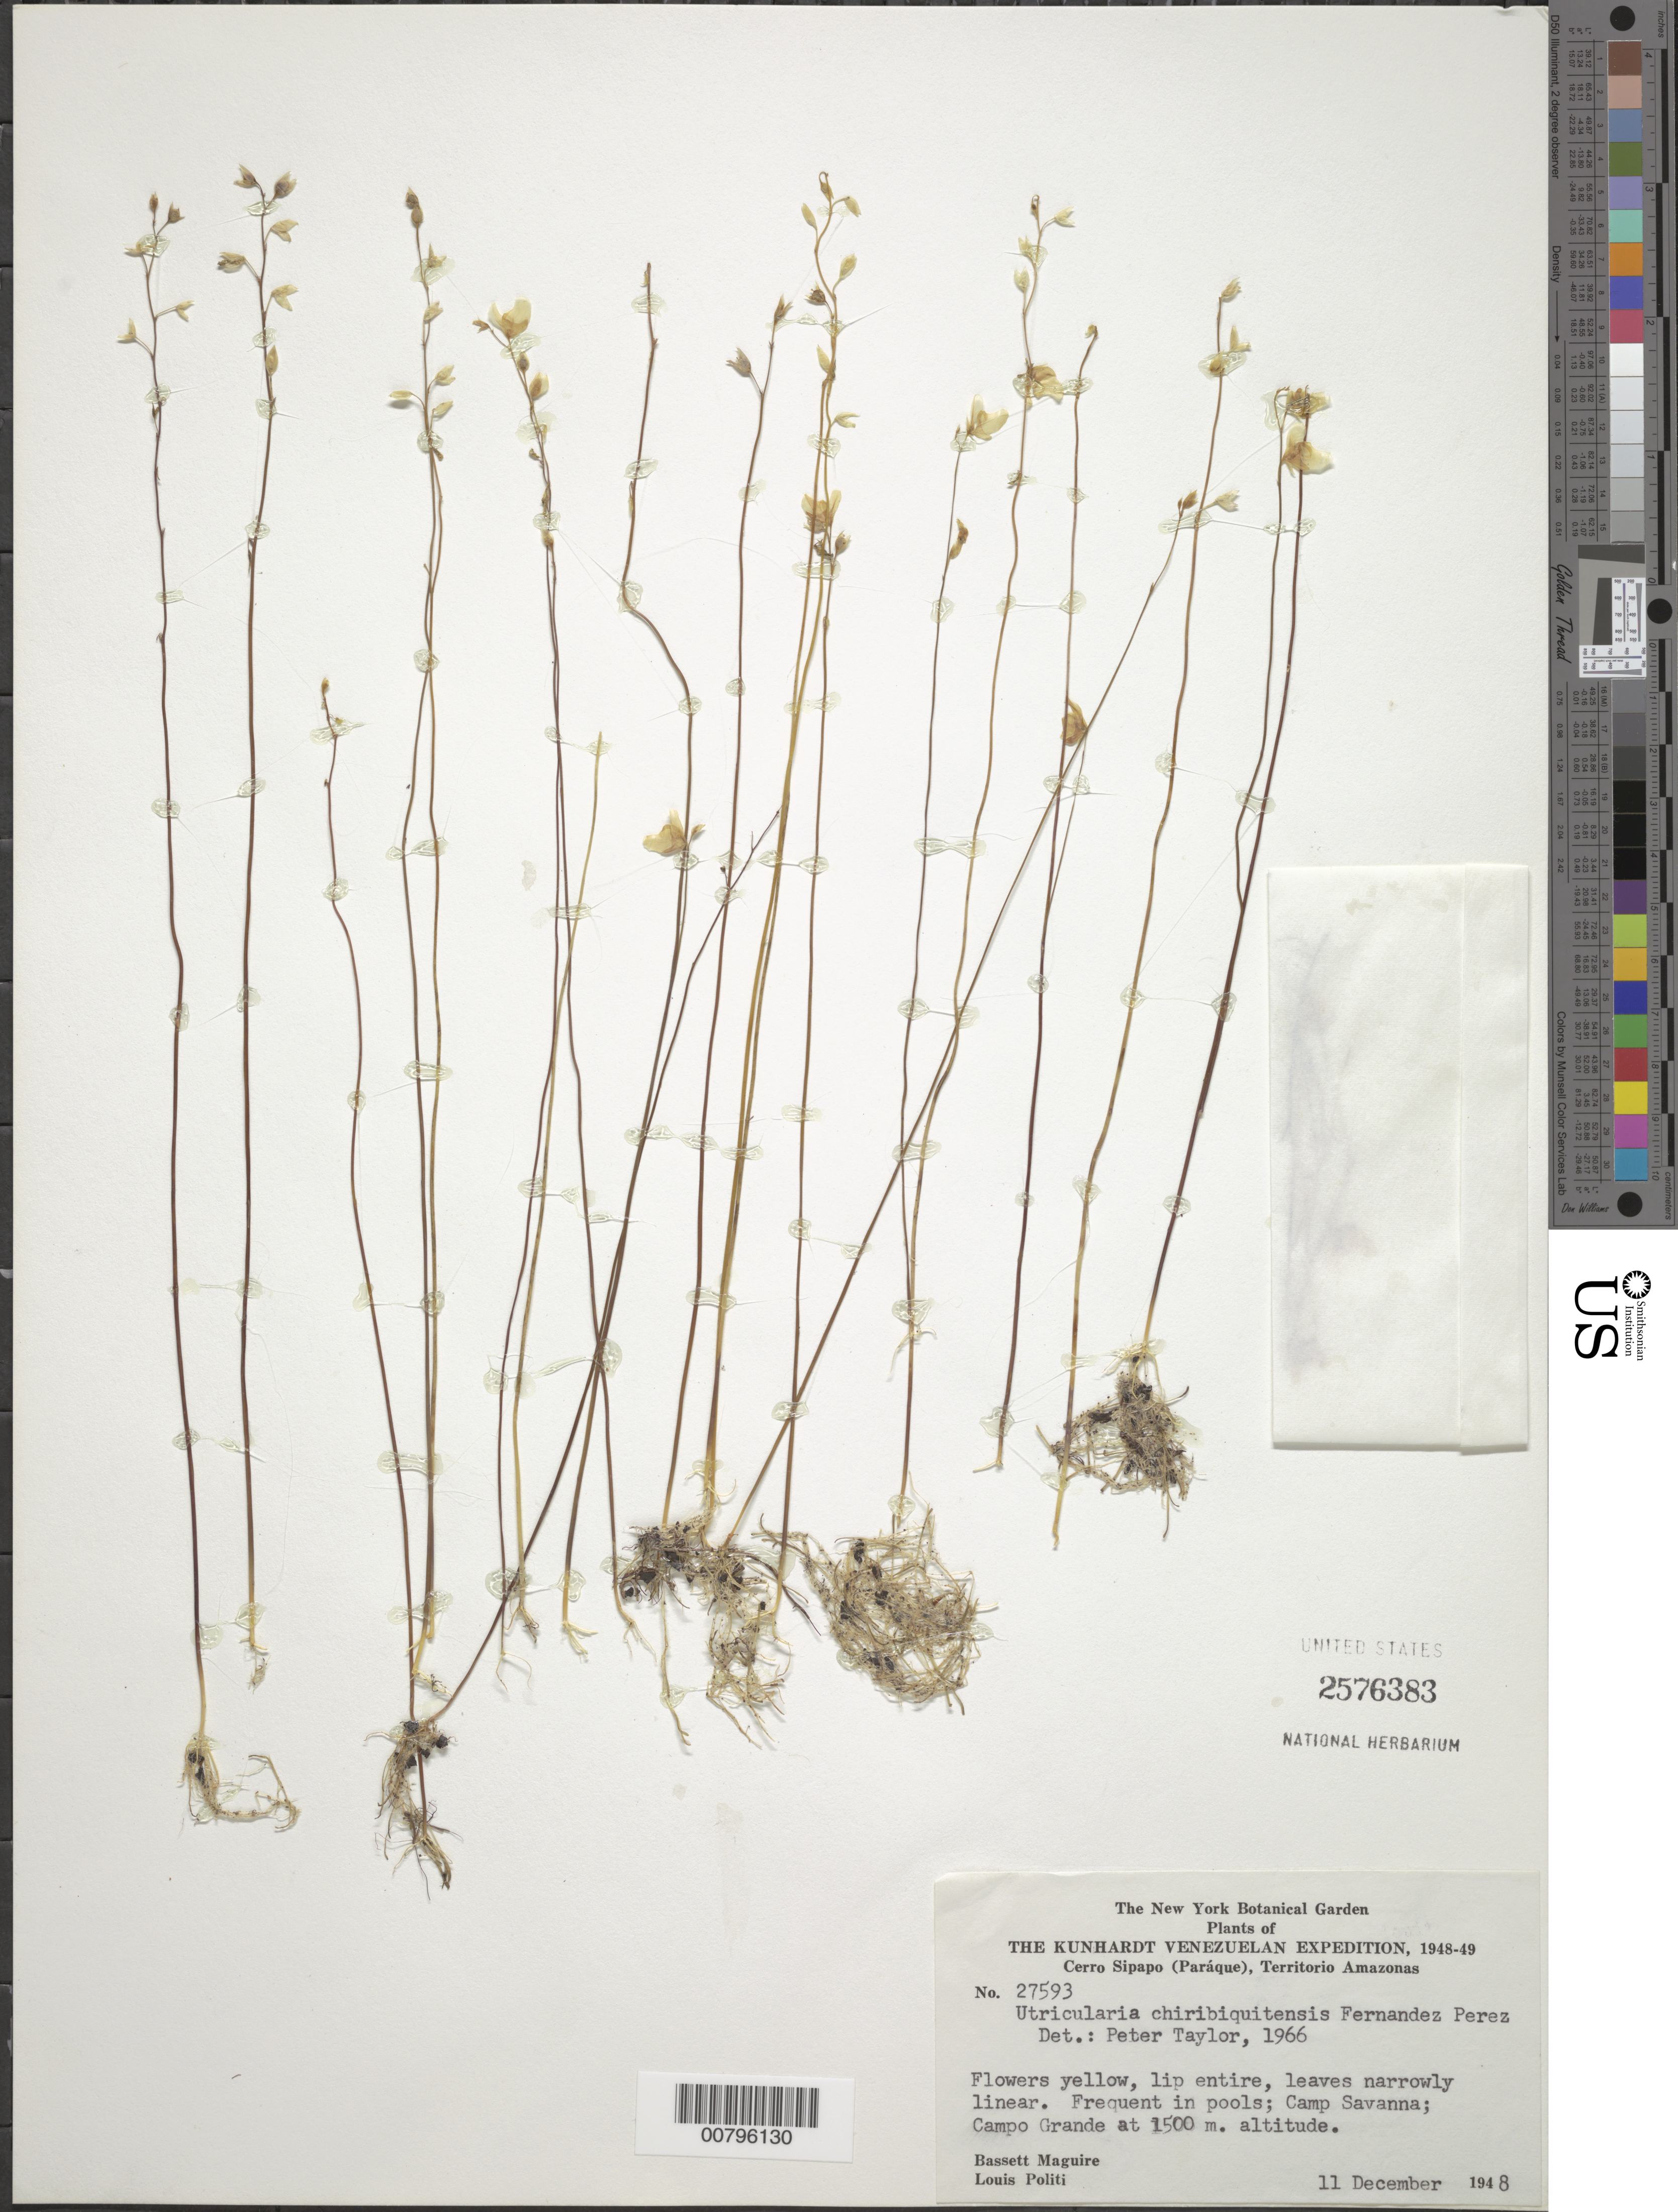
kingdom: Plantae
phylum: Tracheophyta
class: Magnoliopsida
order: Lamiales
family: Lentibulariaceae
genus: Utricularia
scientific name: Utricularia chiribiquitensis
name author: A. Fern.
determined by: Taylor, P.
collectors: B. Maguire & L. Politi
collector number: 27593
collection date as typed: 11-Dec-48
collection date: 1948-12-11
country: Venezuela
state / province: Amazonas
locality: Cerro Sipapo (Paráque), Savanna Camp, Campo Grande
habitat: In pools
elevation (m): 1500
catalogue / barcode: US 2576383